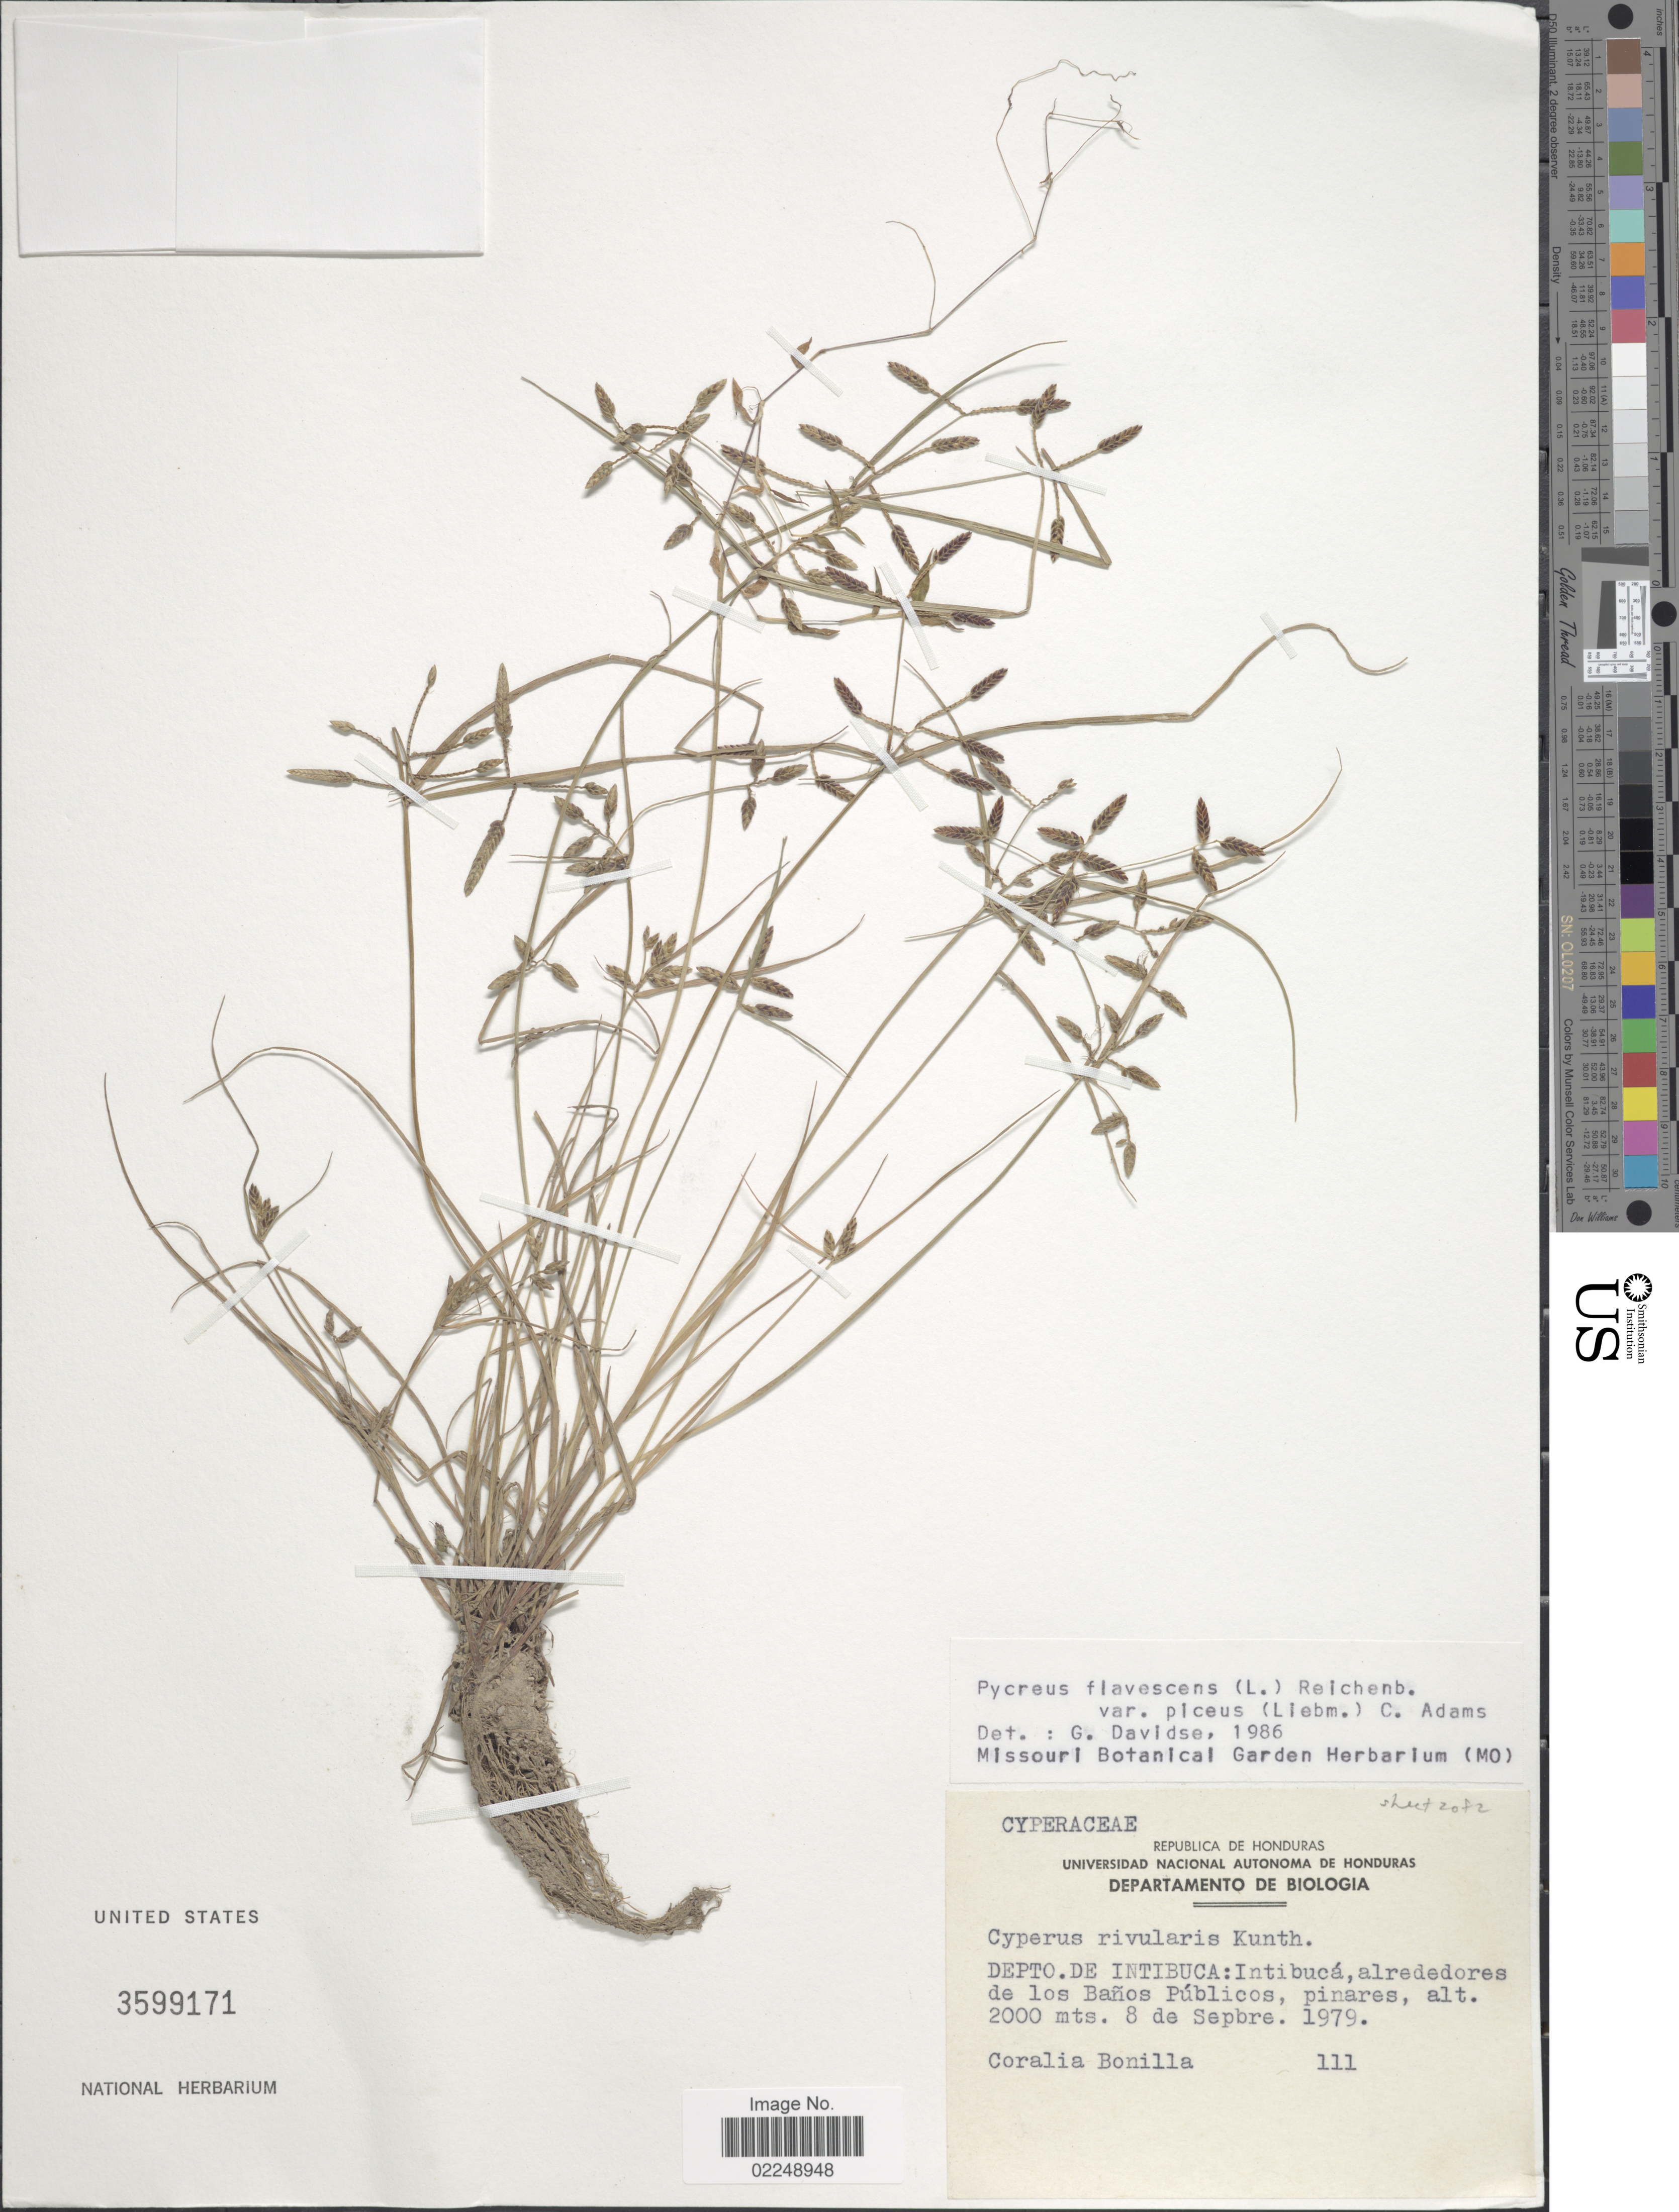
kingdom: Plantae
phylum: Tracheophyta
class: Liliopsida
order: Poales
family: Cyperaceae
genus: Cyperus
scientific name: Cyperus flavescens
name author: L.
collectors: C. Bonilla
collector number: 111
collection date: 1979-09-08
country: Honduras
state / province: Intibuca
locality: Intibuca, alrededores de los Banos Publicos, pinares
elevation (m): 2000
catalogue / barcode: US 3599171